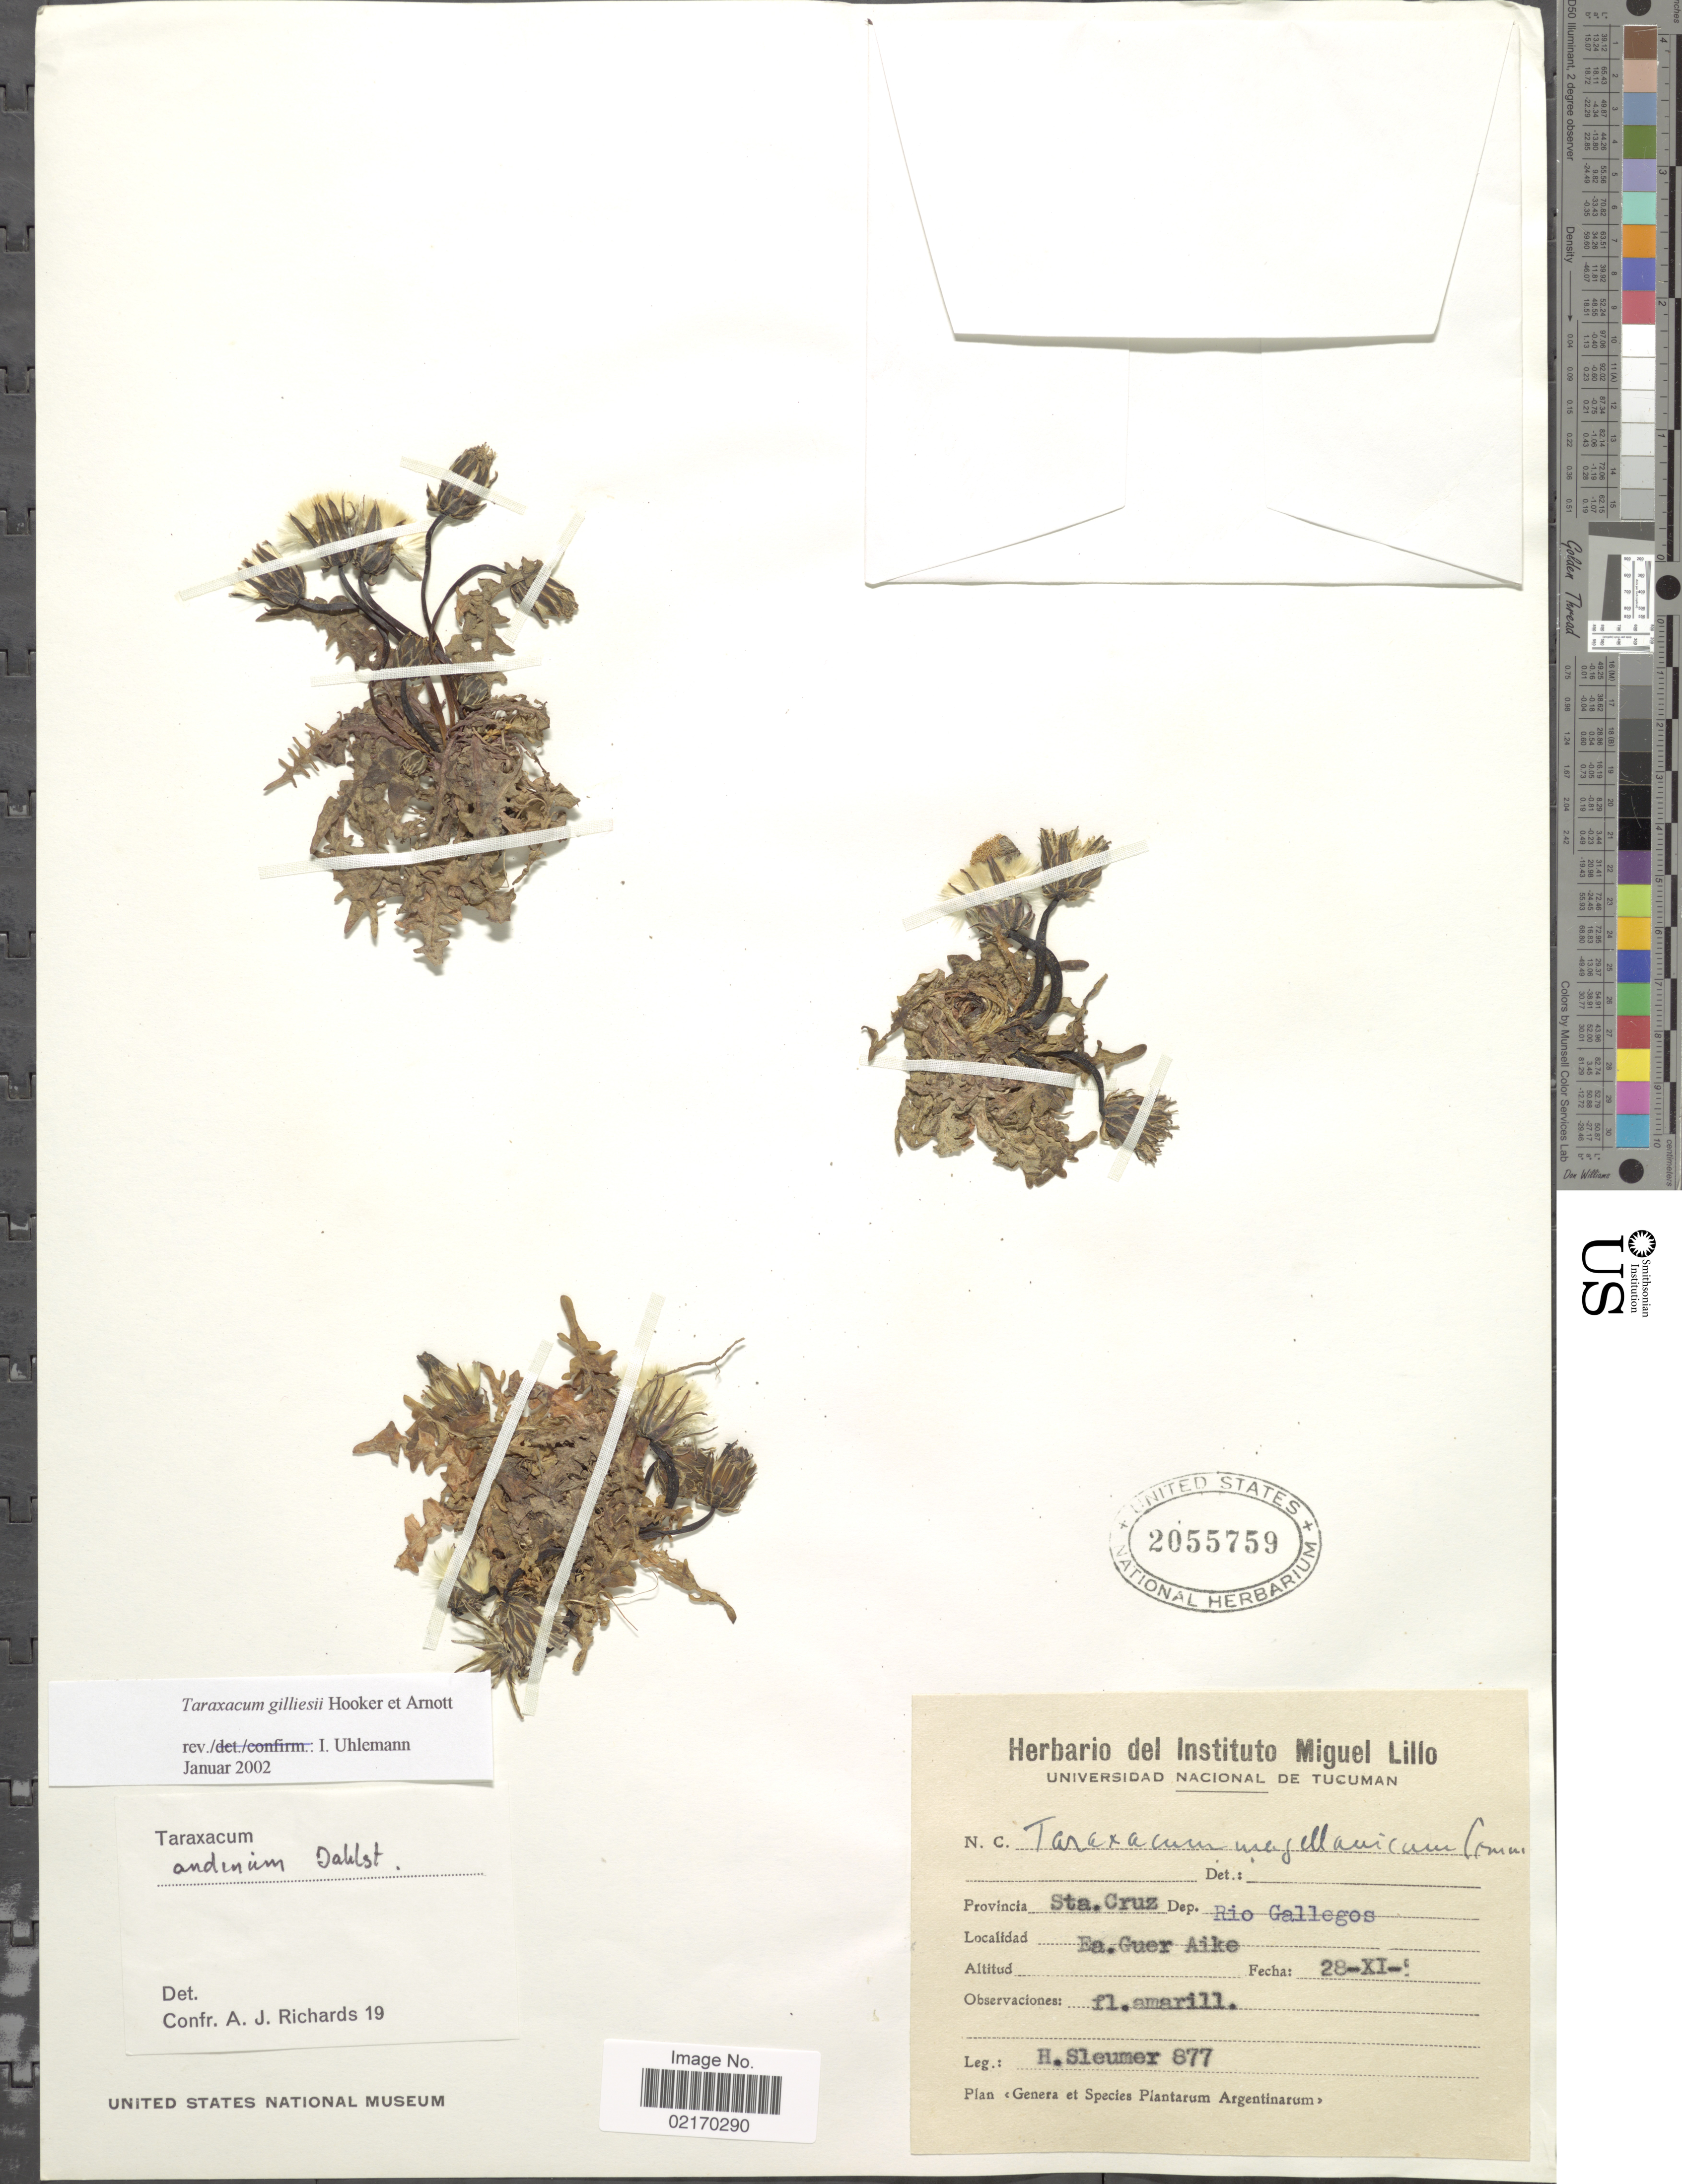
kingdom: Plantae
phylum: Tracheophyta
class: Magnoliopsida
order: Asterales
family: Asteraceae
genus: Taraxacum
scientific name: Taraxacum gilliesii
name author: Hook. & Arn.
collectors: H. O. Sleumer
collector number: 877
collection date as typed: Transcribed d/m/y: 28/11/05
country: Argentina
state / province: Santa Cruz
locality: Dep. Rio Gallegos. Ea. Guer Aike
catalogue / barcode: US 2055759